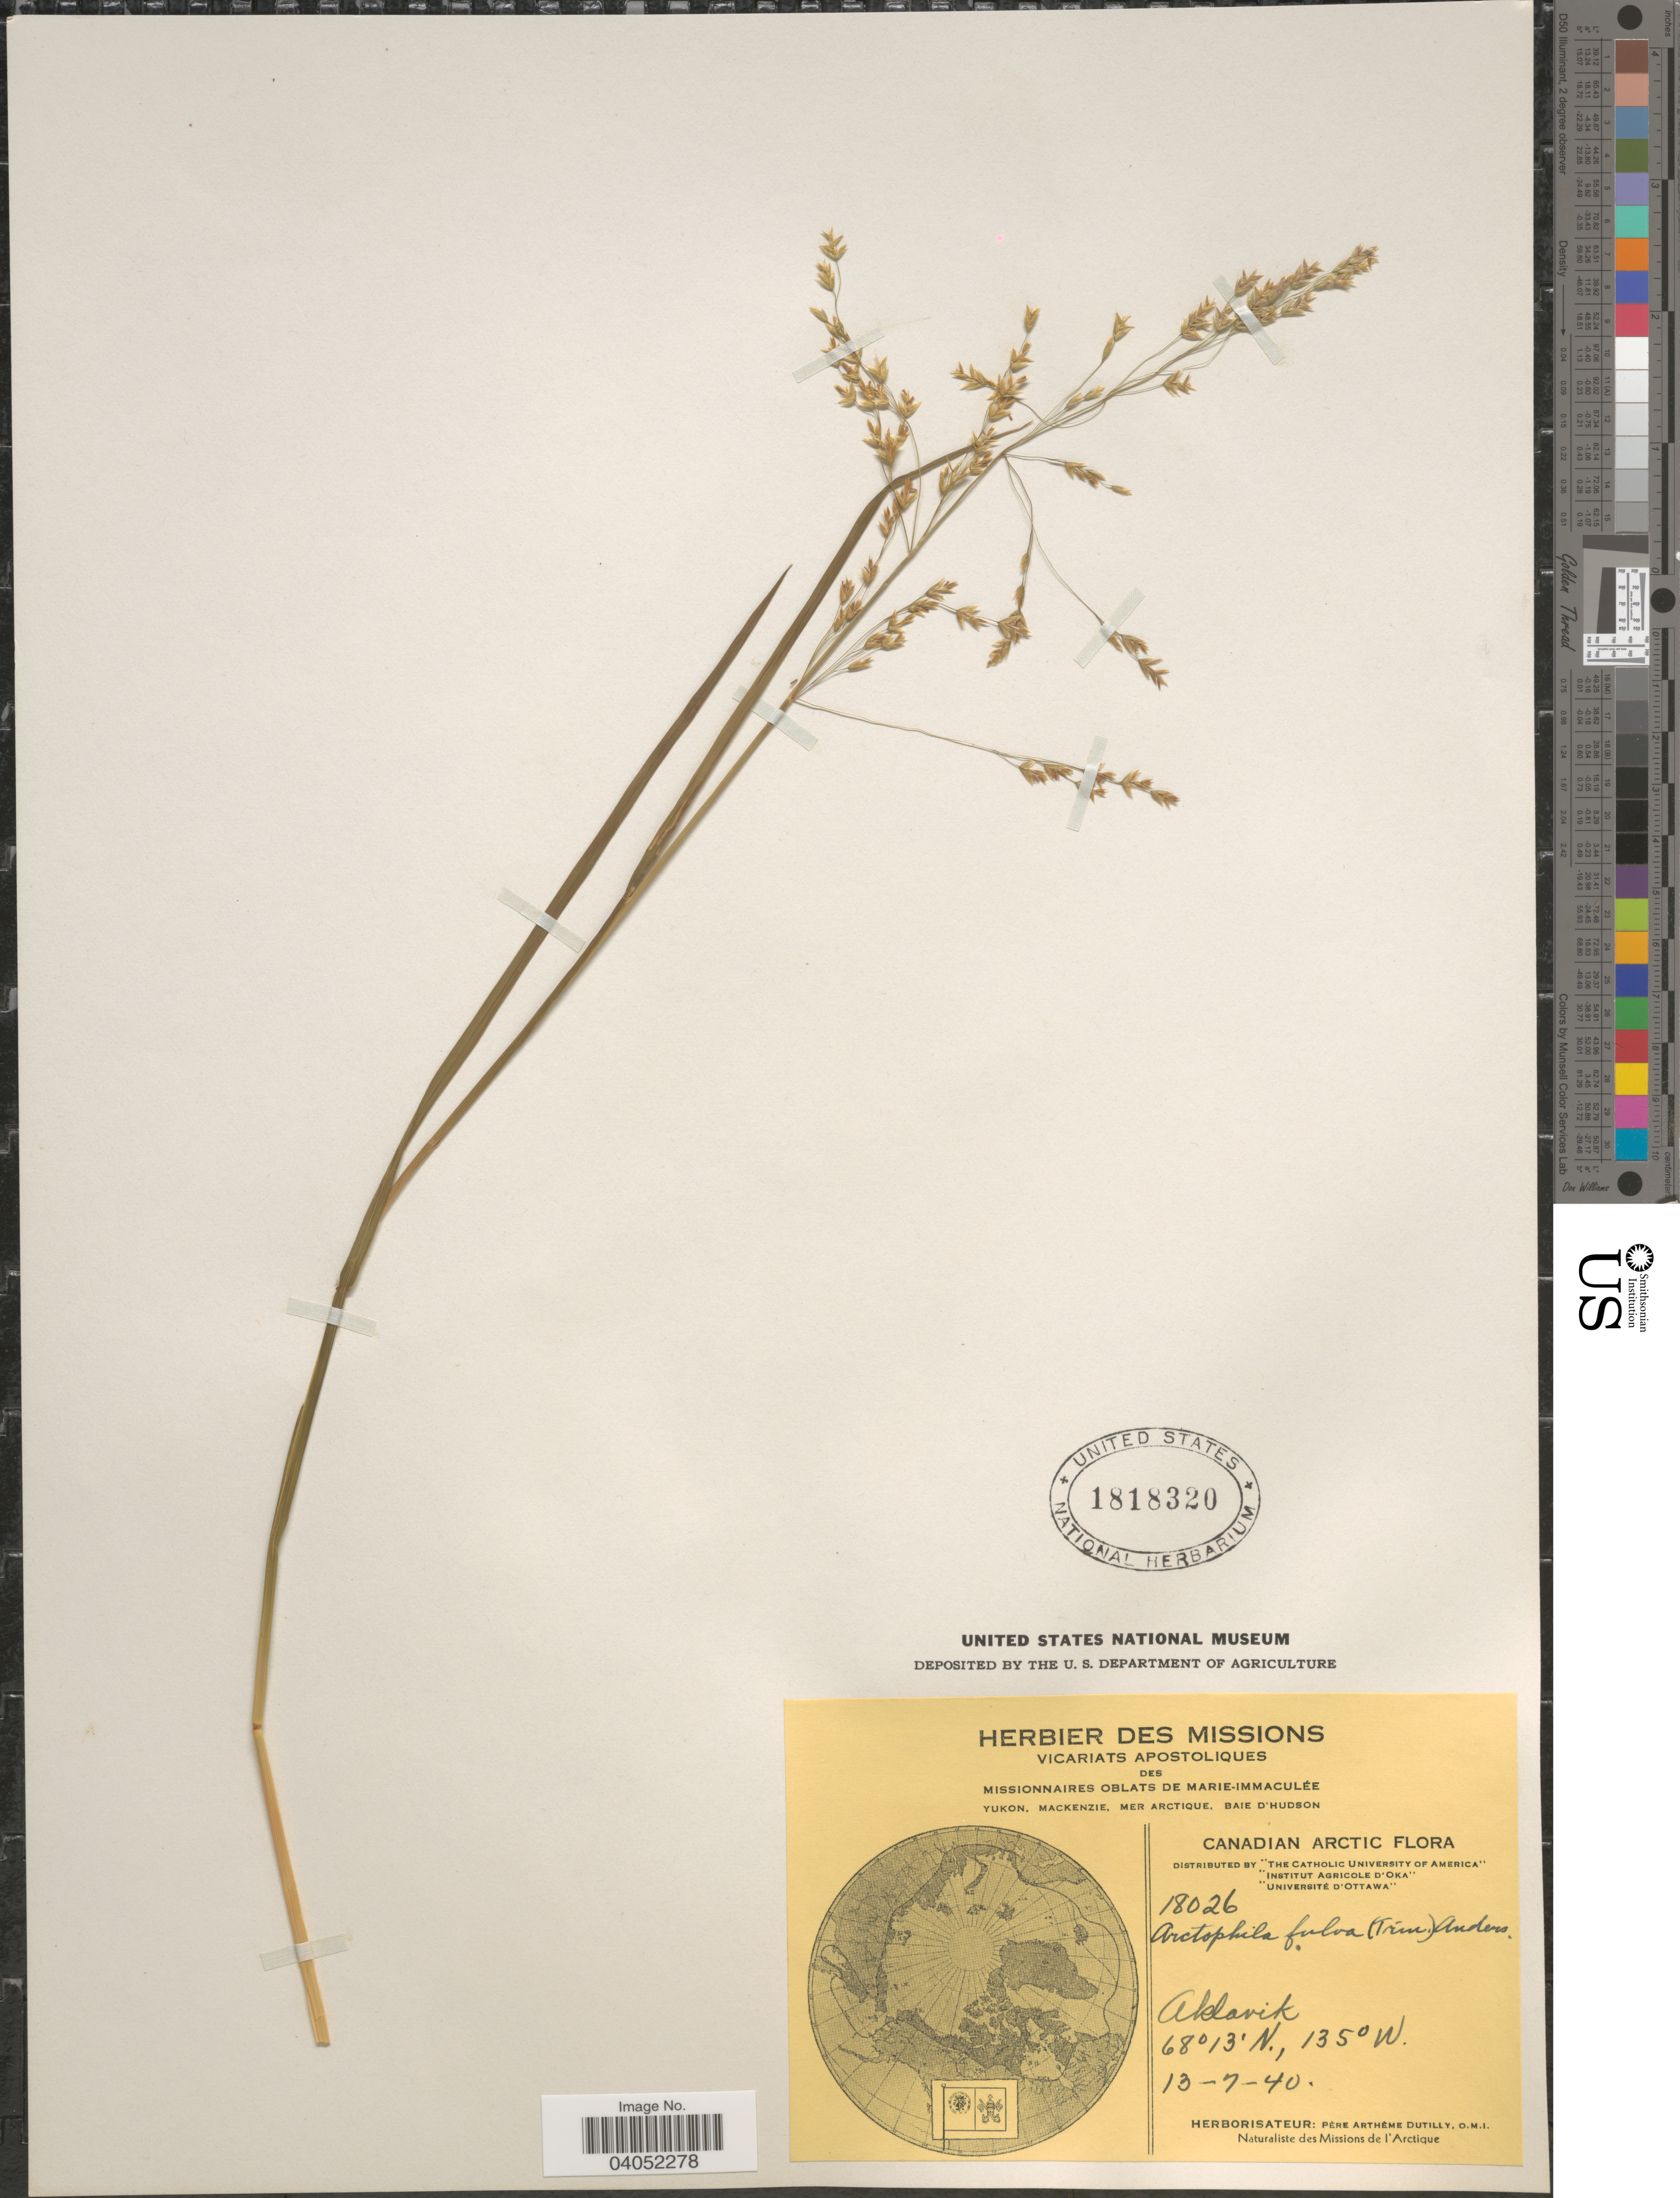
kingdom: Plantae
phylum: Tracheophyta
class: Liliopsida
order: Poales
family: Poaceae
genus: Arctophila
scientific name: Arctophila fulva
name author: (Trin.) Andersson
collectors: P. Dutilly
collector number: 18026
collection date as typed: Transcribed d/m/y: 13/7/40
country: Canada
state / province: Northwest Territories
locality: Canadian Arctic. Aklavik.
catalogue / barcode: US 1818320